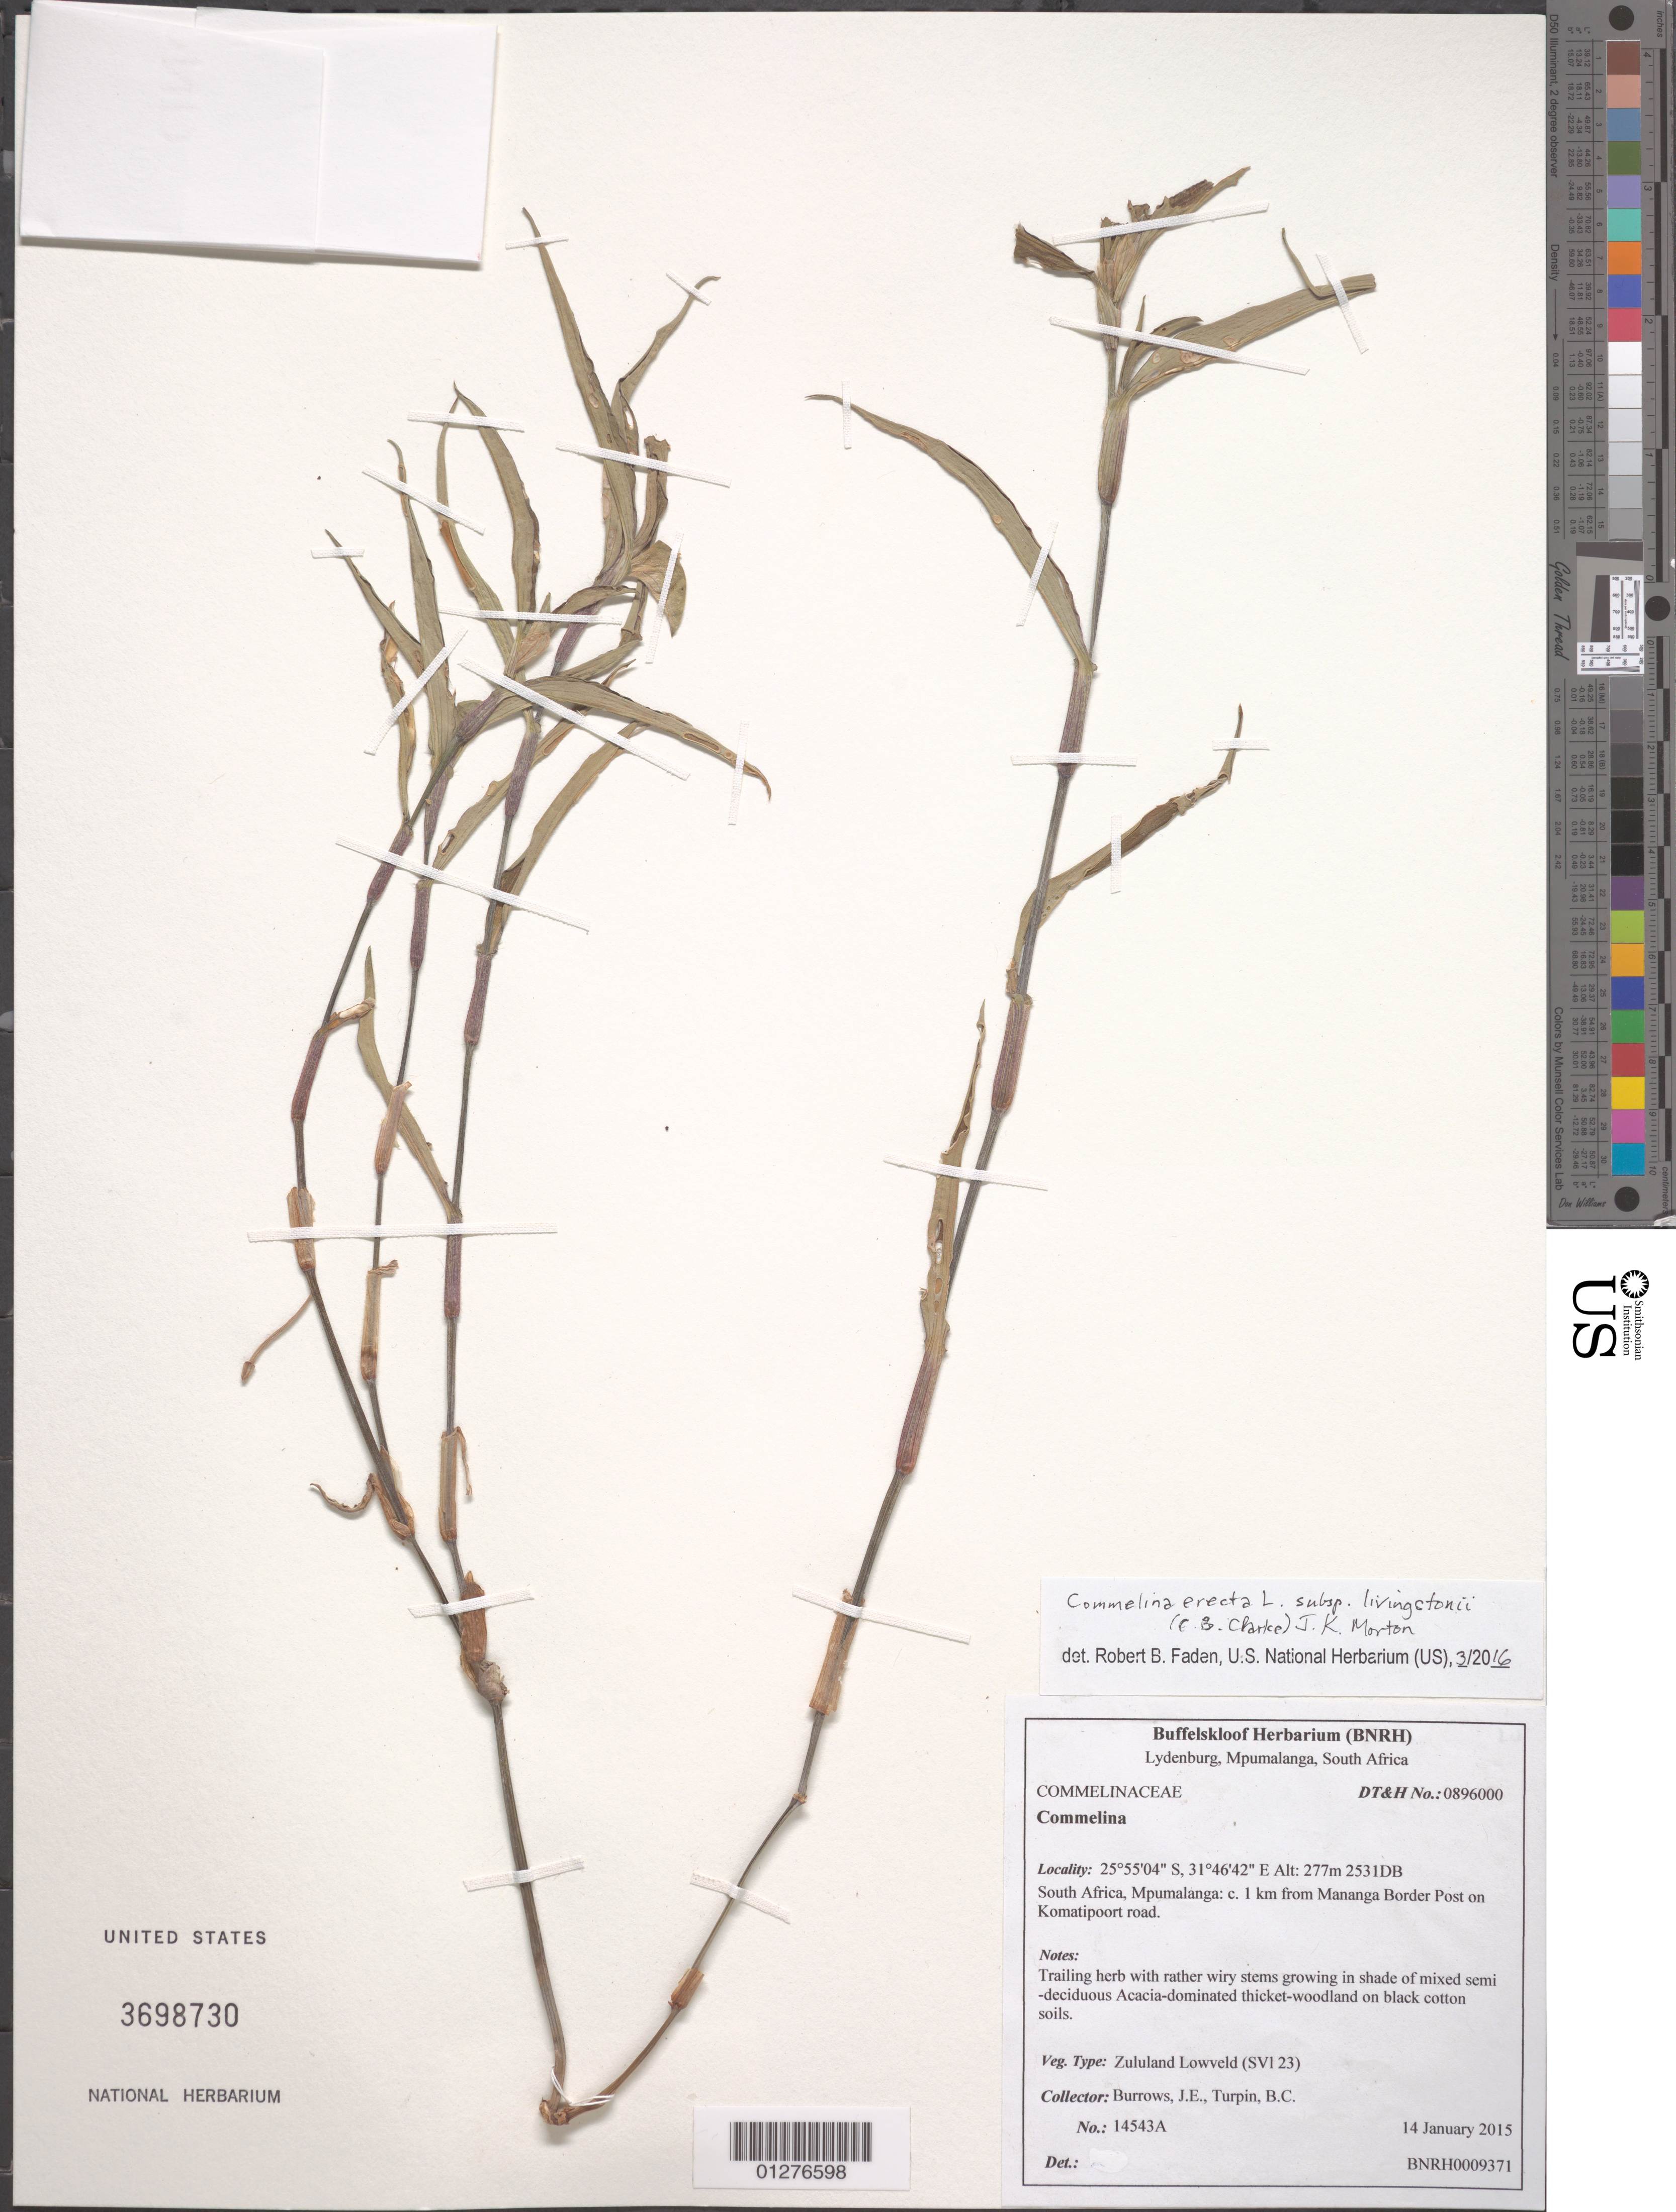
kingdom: Plantae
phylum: Tracheophyta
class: Liliopsida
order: Commelinales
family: Commelinaceae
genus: Commelina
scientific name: Commelina erecta subsp. livingstonii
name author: (C.B. Clarke) J.K. Morton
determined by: Faden, Robert B., (US), Smithsonian Institution - National Museum of Natural History (UNITED STATES)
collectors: J. Burrows & B. C. Turpin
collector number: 14543A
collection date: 2015-01-14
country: South Africa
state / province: Mpumalanga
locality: c. 1 km from Mananga Border Post on Komatipoort road.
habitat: growing in shade of mixed semi-deciduous Acacia-dominated thicket-woodland on black cotton soils.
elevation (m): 277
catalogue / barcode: US 3698730